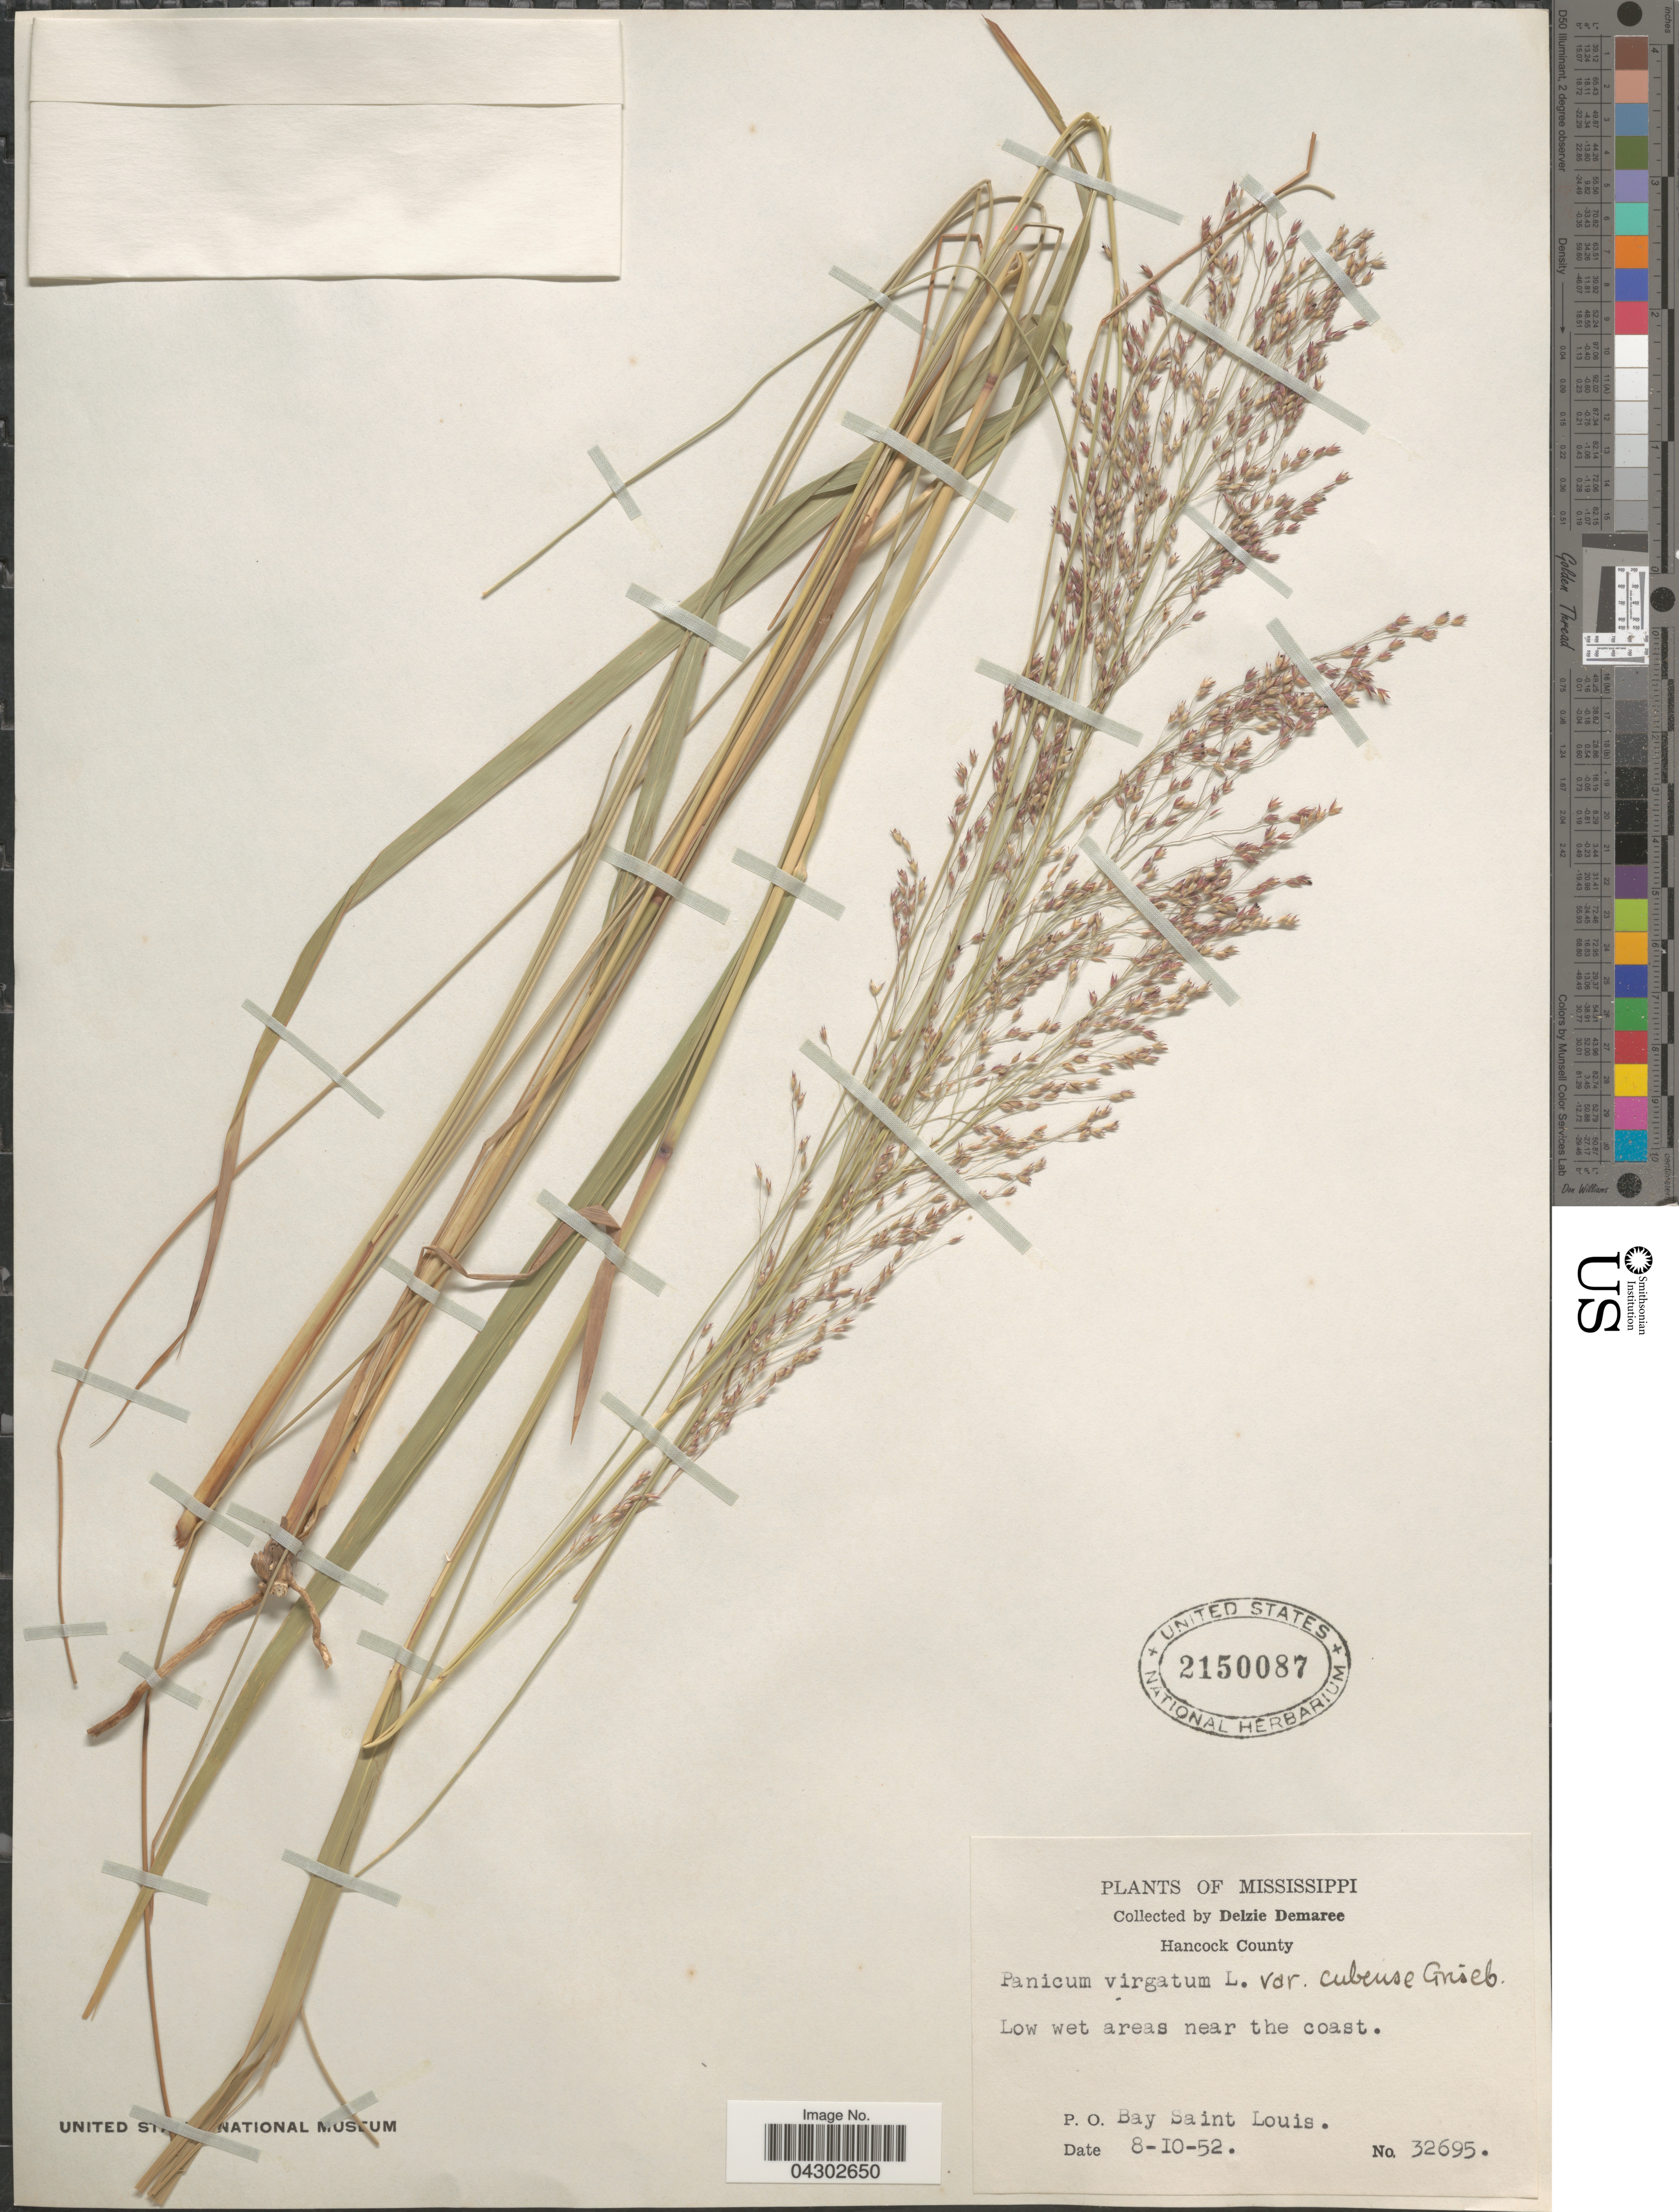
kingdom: Plantae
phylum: Tracheophyta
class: Liliopsida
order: Poales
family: Poaceae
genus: Panicum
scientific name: Panicum virgatum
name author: L.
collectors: D. Demaree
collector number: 32695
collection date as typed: Transcribed d/m/y: 10/8/52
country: United States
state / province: Mississippi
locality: Hancock County. Low wet areas near the coast. P. O. Bay Saint Louis.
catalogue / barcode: US 2150087